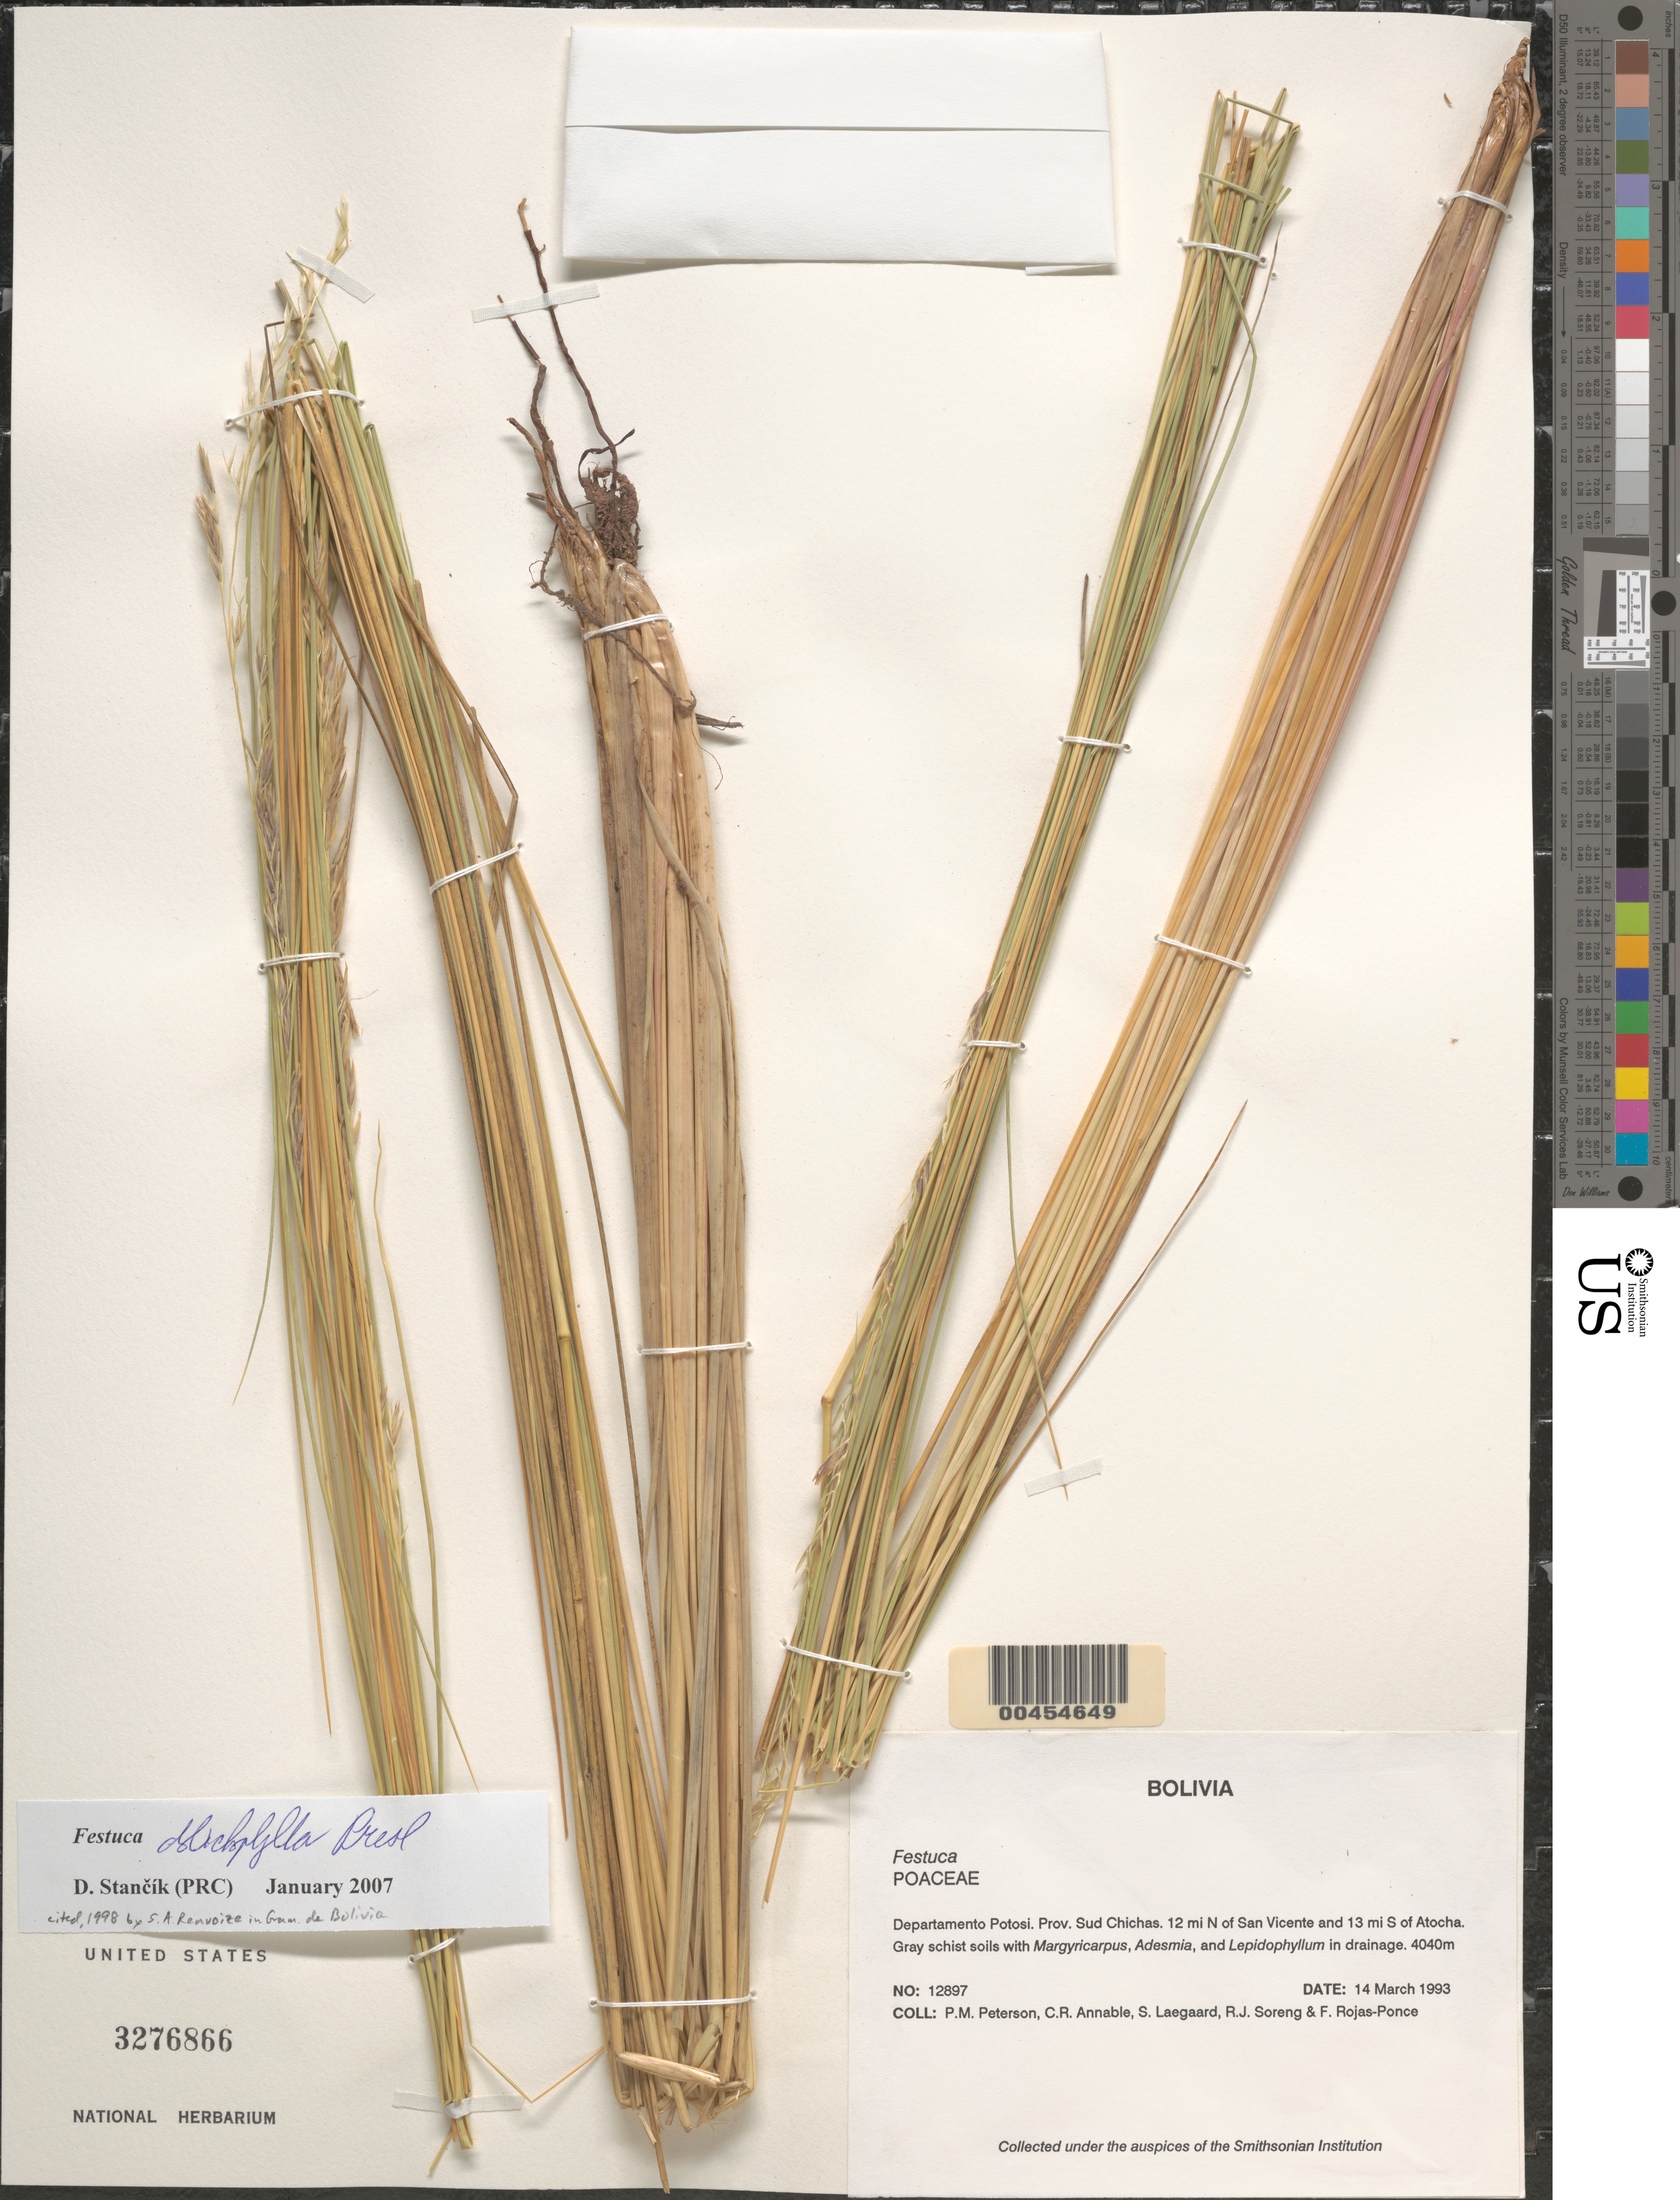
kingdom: Plantae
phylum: Tracheophyta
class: Liliopsida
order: Poales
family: Poaceae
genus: Festuca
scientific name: Festuca sp.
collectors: P. M. Peterson, C. R. Annable, S. Lægaard, R. J. Soreng & F. Rojas-Ponce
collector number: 12897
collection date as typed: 14 Mar 1993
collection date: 1993-03-14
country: Bolivia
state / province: Potosí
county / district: Sud Chichas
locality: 12 mi N of San Vicente and 13 mi S of Atocha.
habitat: Gray schist soils with Margyricarpus, Adesmia, and Lepidophyllum in drainage.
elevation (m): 4040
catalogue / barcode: US 3276866